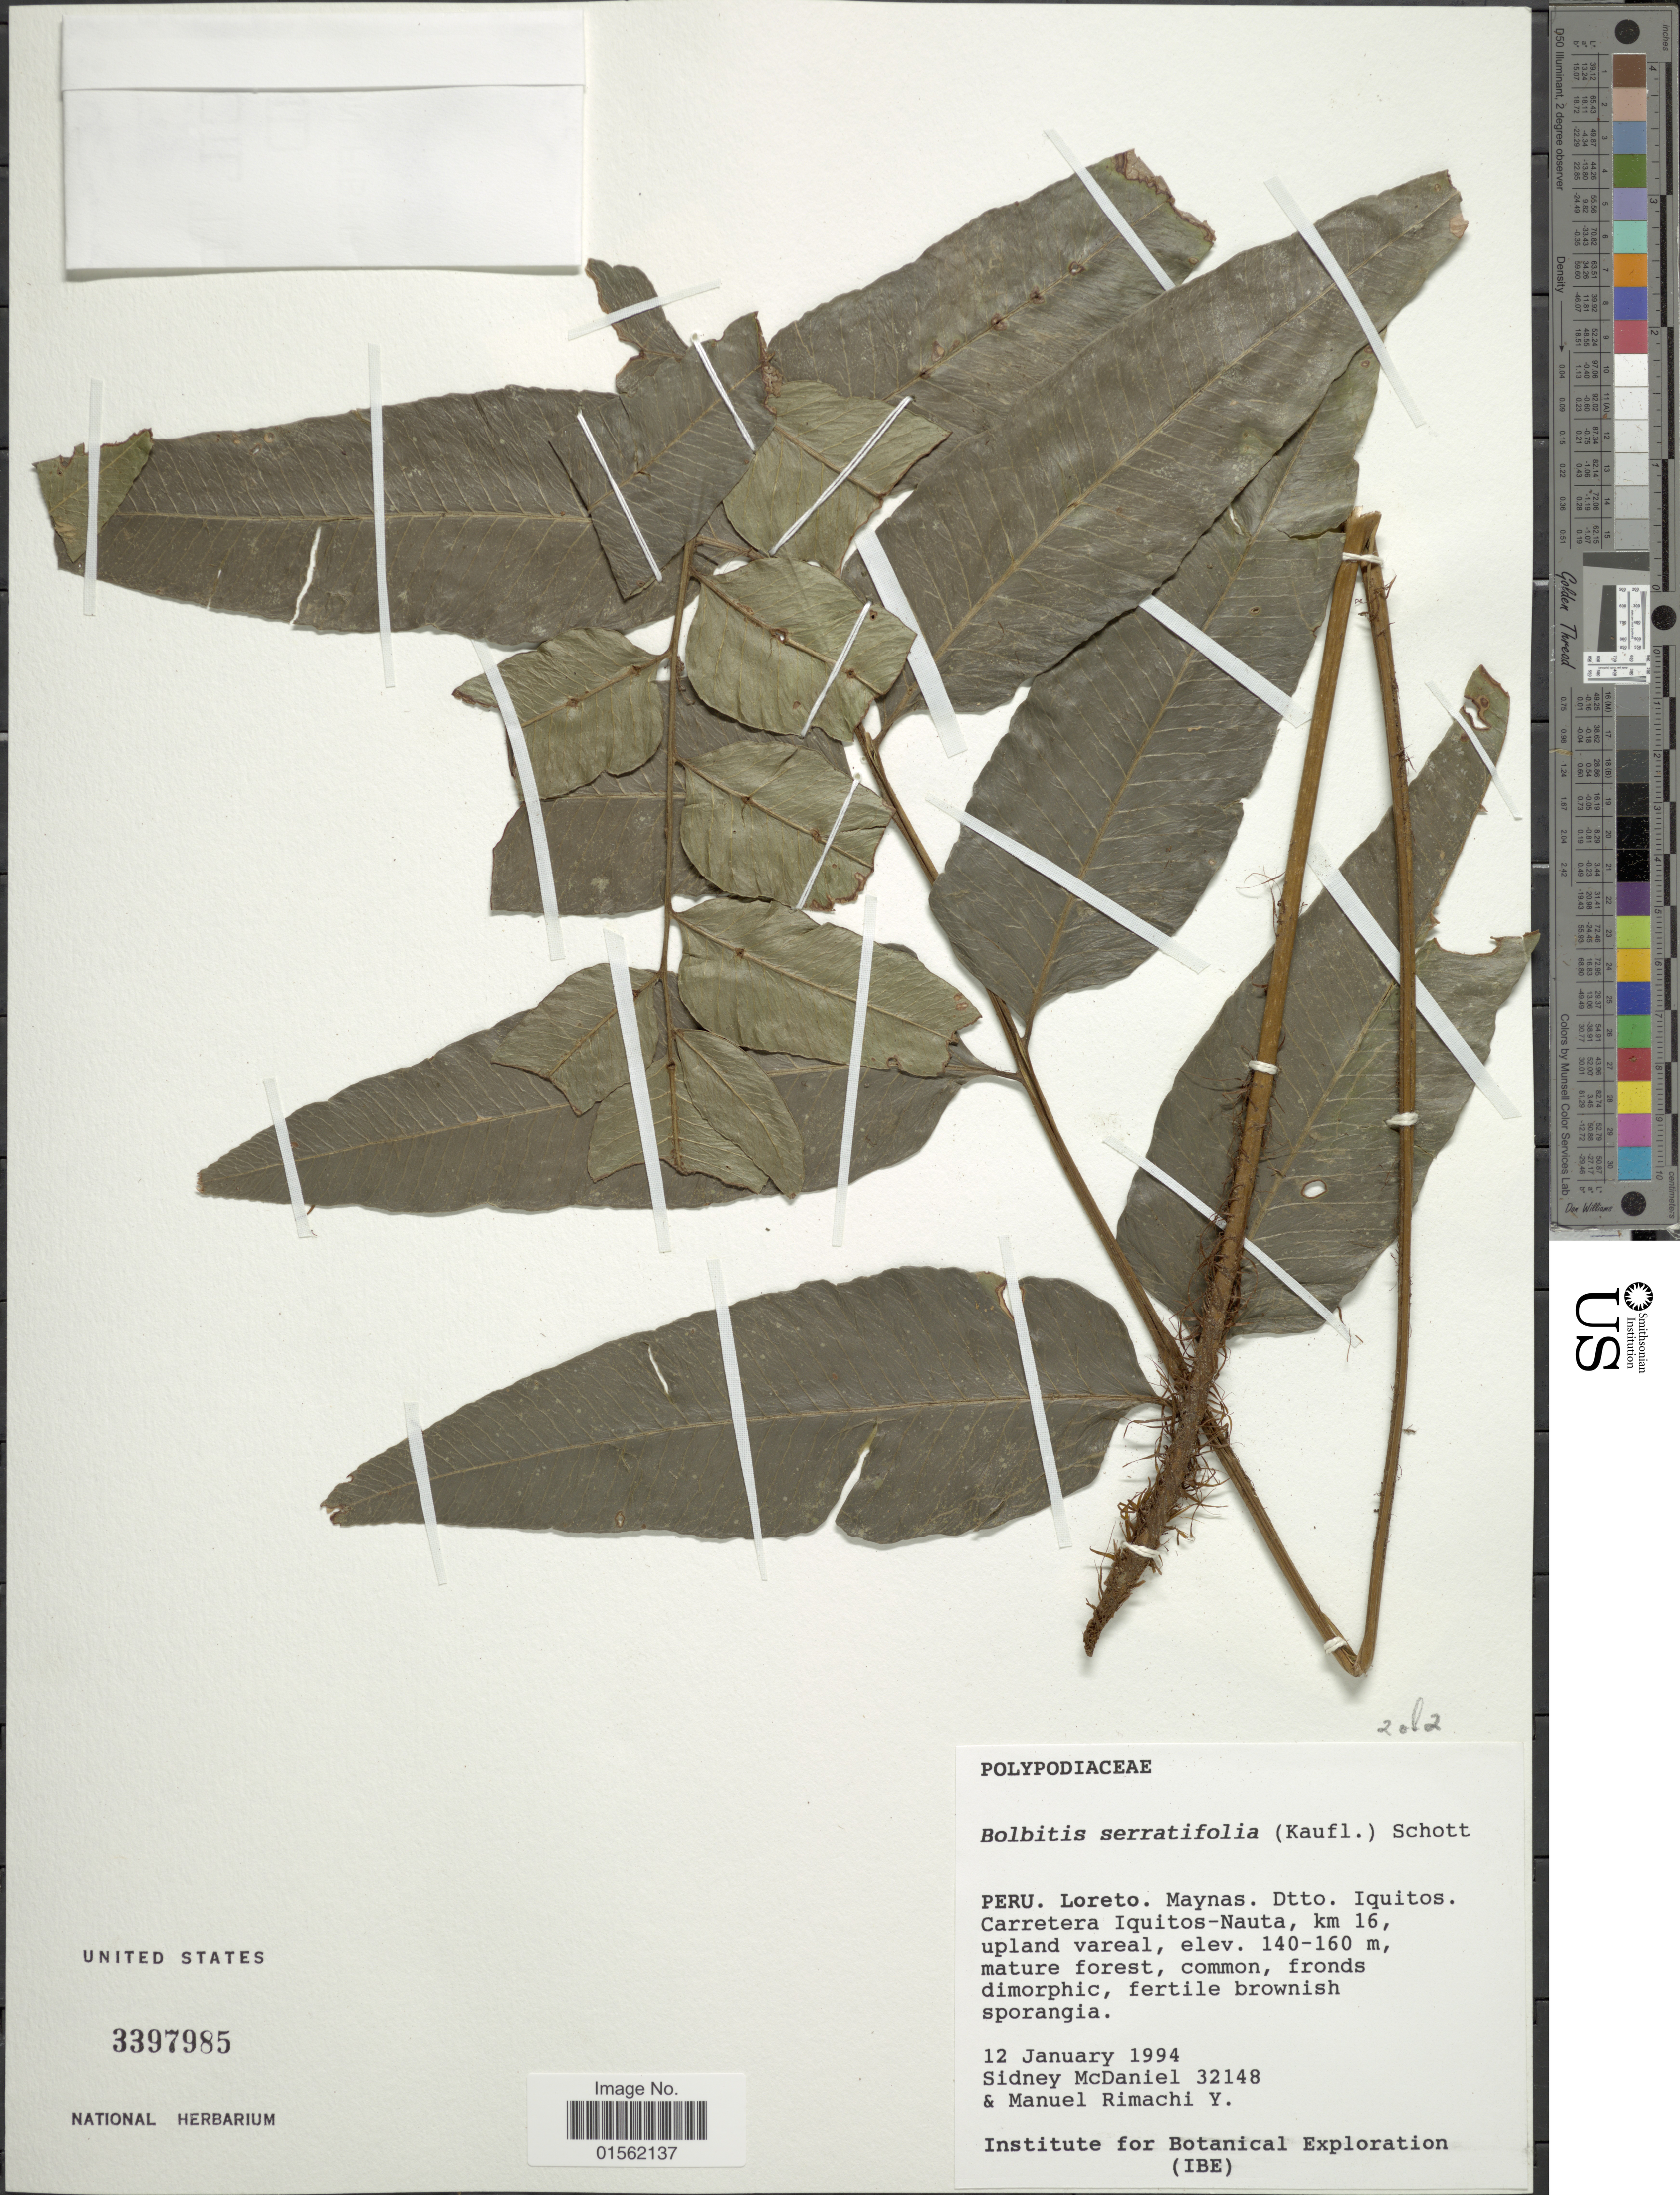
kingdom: Plantae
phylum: Tracheophyta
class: Polypodiopsida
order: Polypodiales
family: Dryopteridaceae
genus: Bolbitis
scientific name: Bolbitis serratifolia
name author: (Mert. ex Kaulf.) Schott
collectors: S. McDaniel & M. Rimachi Y.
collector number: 32148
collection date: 1994-01-12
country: Peru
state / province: Loreto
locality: Maynas, Dtto. Iquitos, Carretera Iquitos-Nauta, km 16, upland vareal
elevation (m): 140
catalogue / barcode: US 3397985